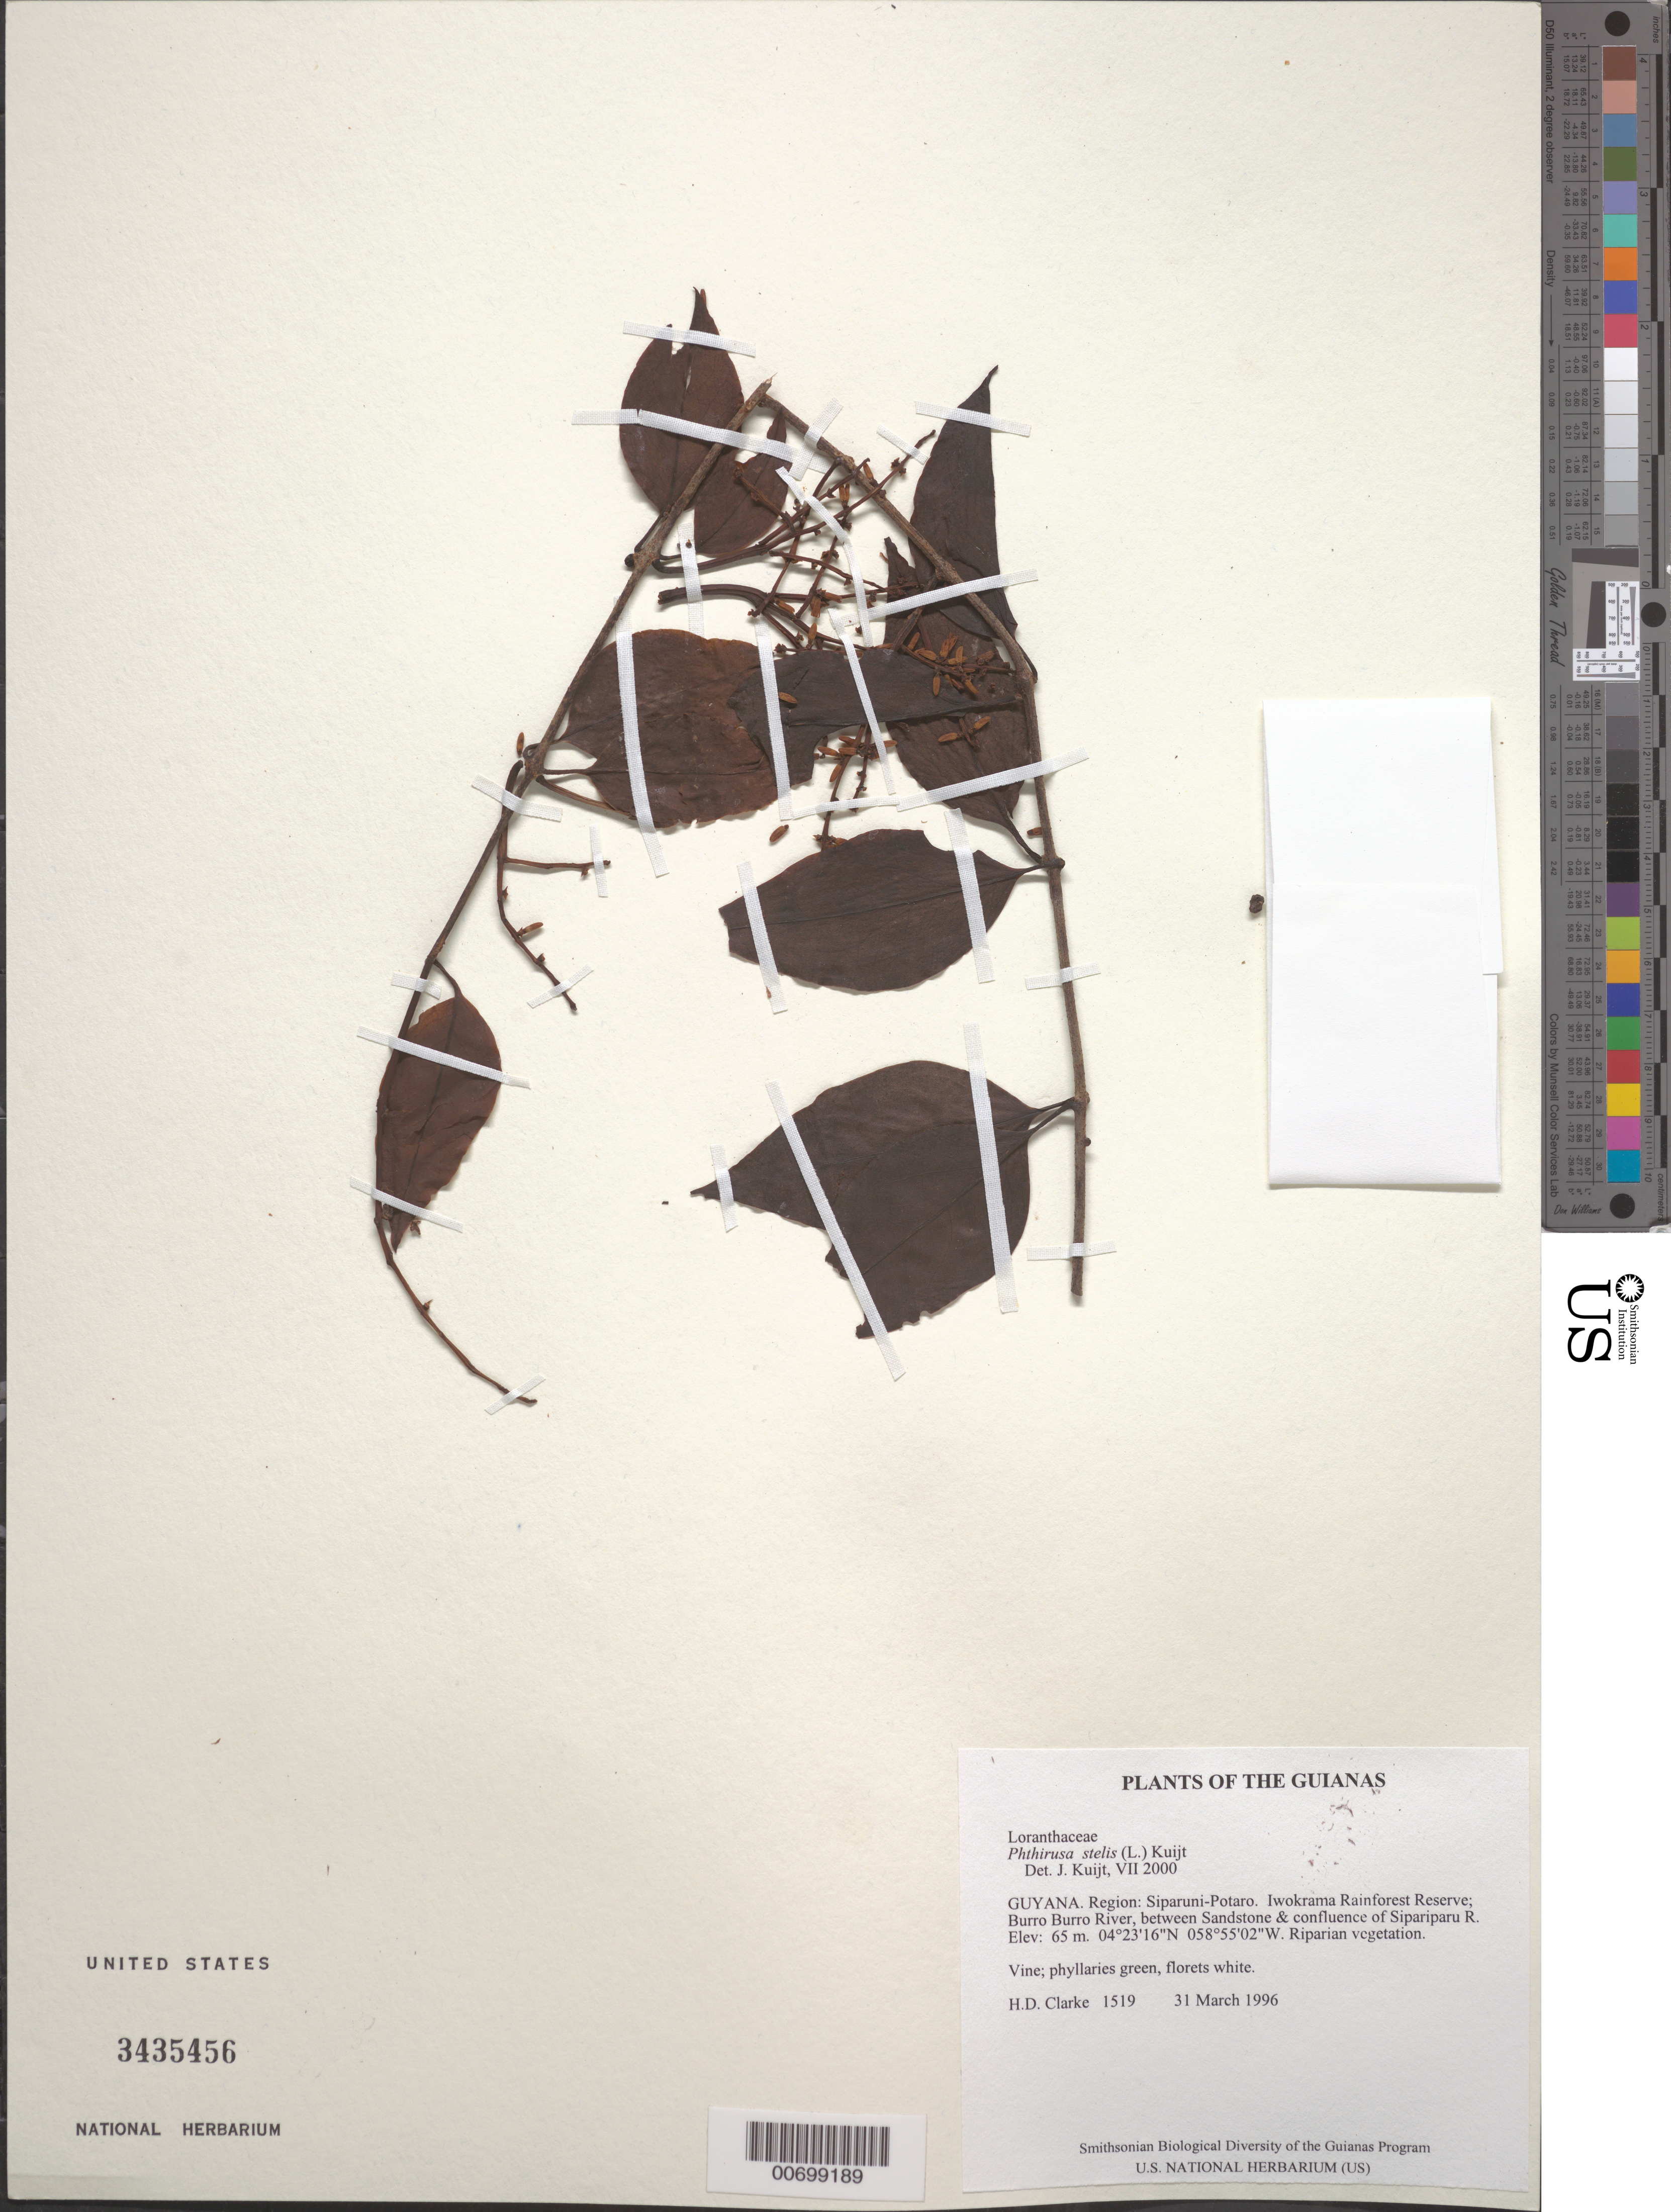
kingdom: Plantae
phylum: Tracheophyta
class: Magnoliopsida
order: Santalales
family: Loranthaceae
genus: Phthirusa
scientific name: Phthirusa stelis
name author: (L.) Kuijt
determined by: Kuijt, Job, (CANADA)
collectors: H. D. Clarke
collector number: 1519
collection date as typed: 31 March 1996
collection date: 1996-03-31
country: Guyana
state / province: Potaro-Siparuni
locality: Iwokrama Rainforest Reserve; Burro Burro River, between Sandstone & confluence of Sipariparu R.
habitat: Riparian vegetation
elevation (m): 65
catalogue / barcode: US 3435456